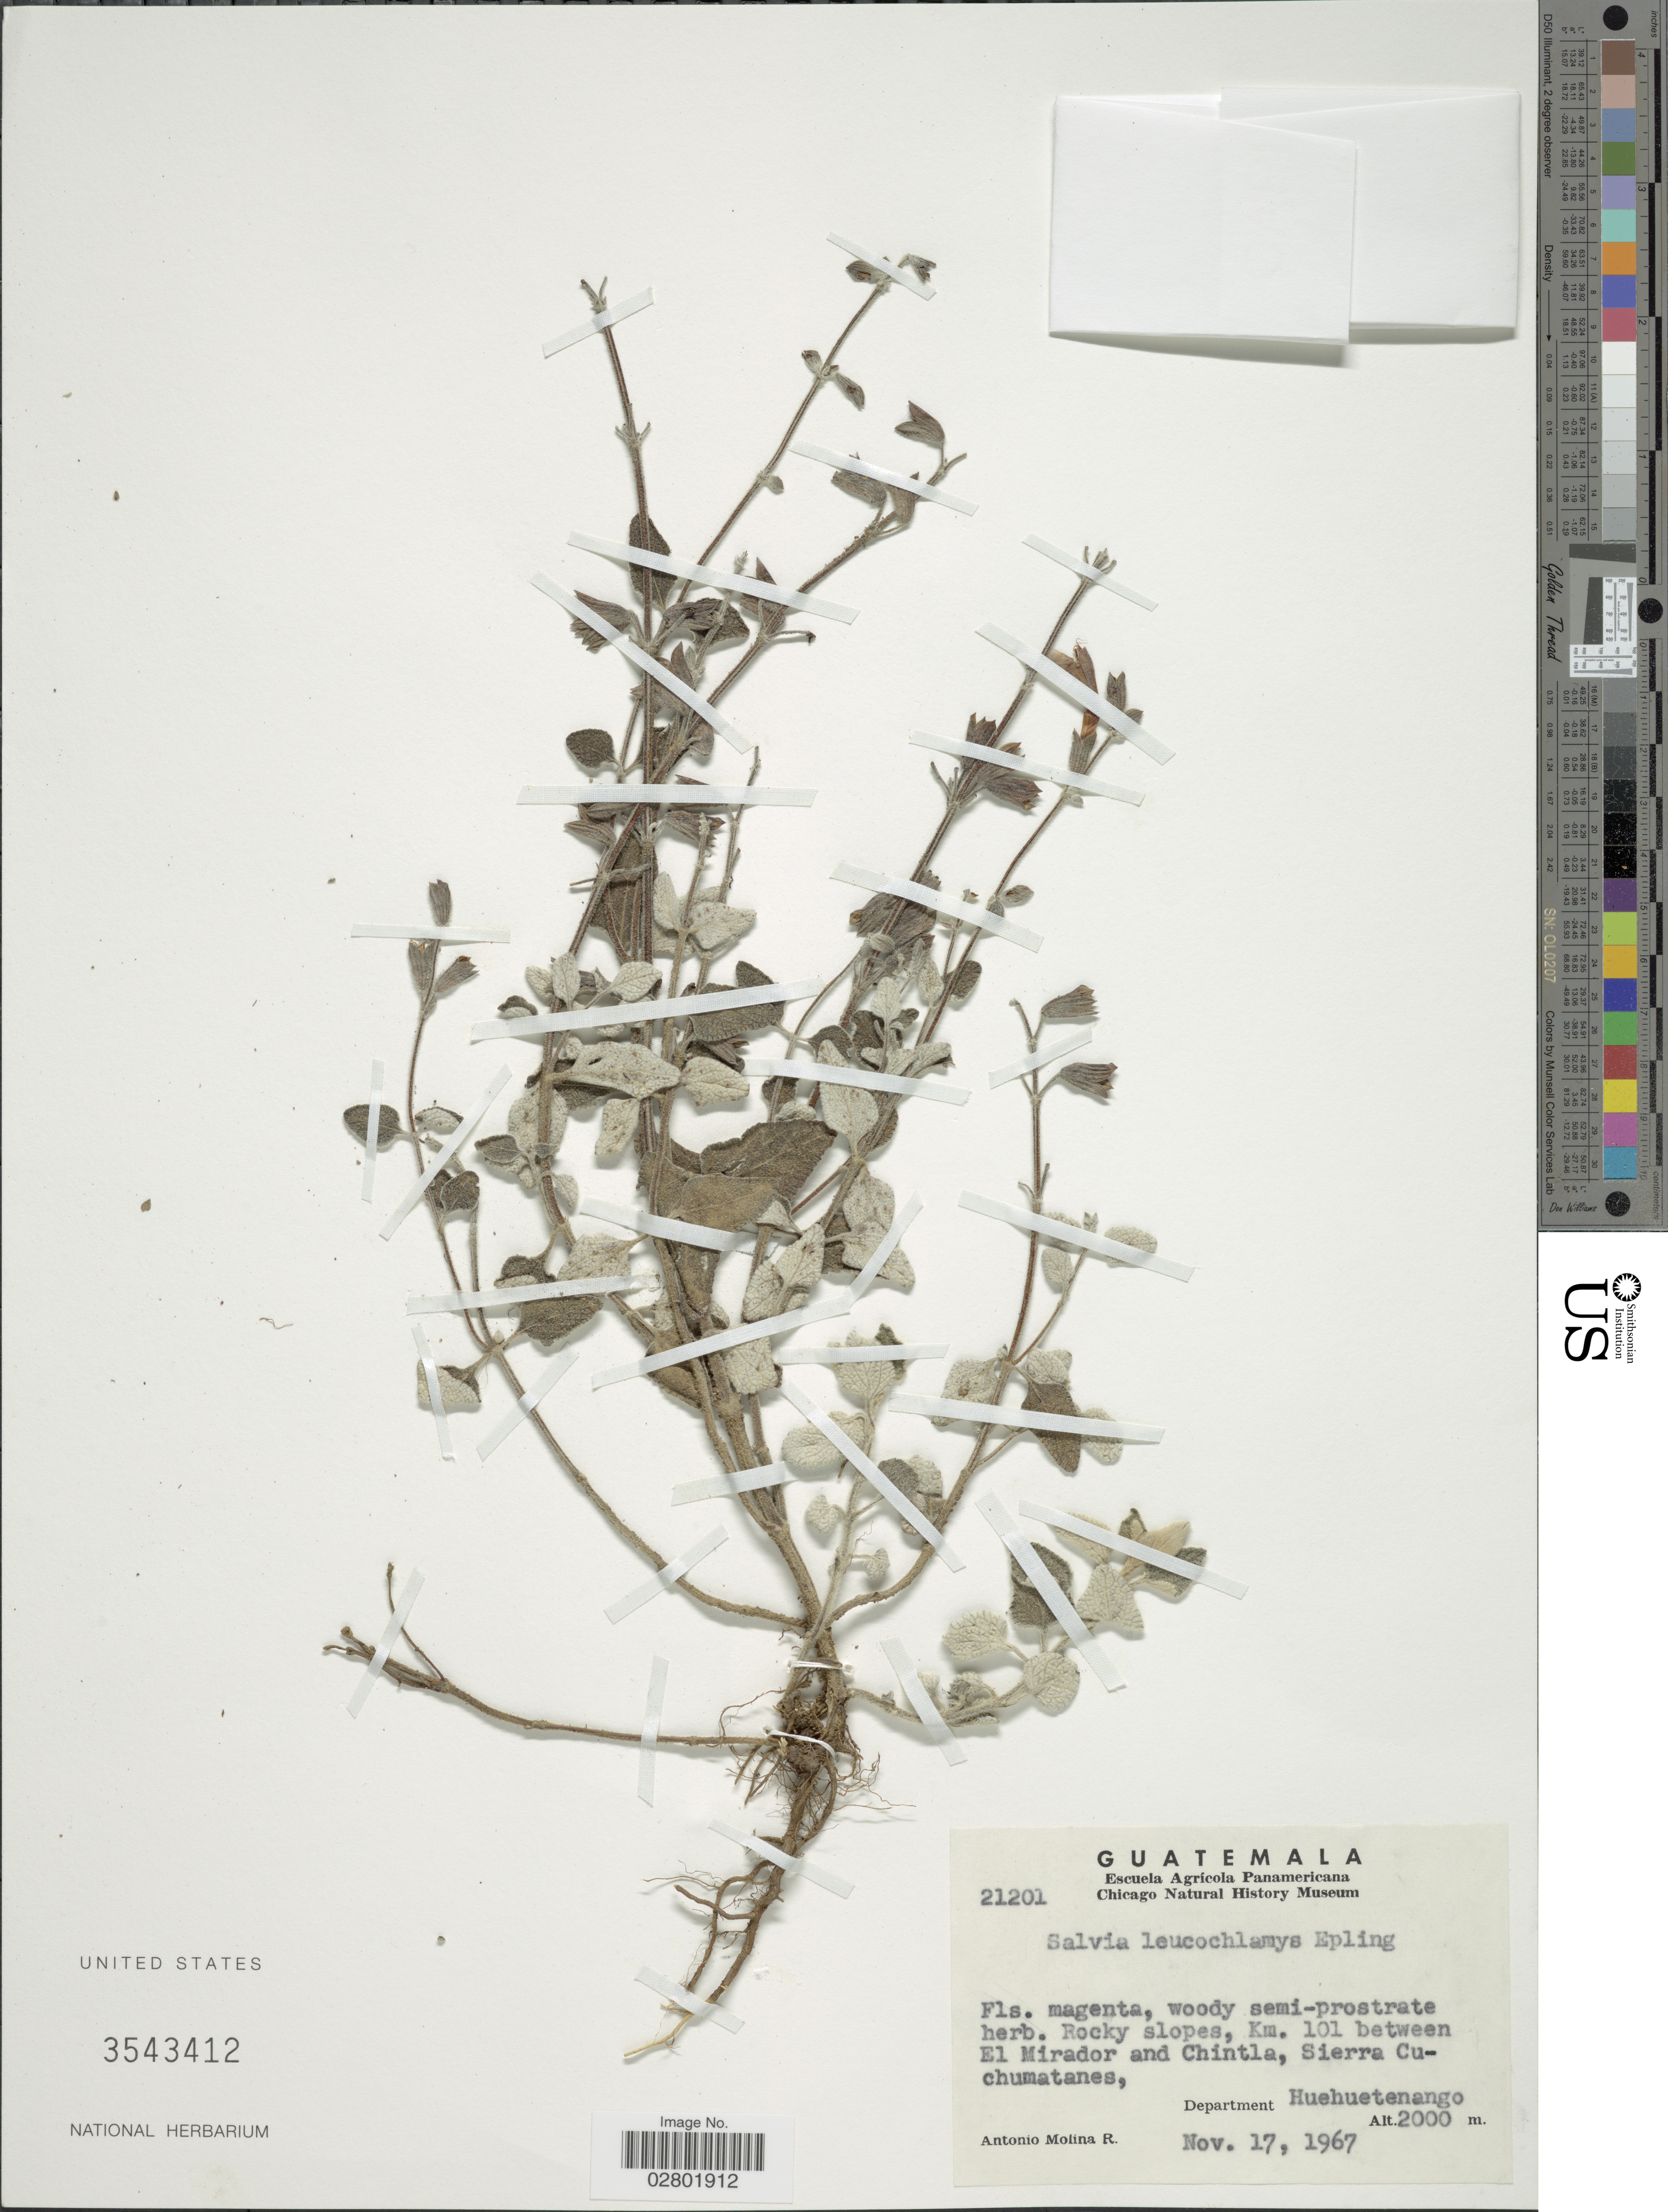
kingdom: Plantae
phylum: Tracheophyta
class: Magnoliopsida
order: Lamiales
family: Lamiaceae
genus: Salvia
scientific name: Salvia leucochlamys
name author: Epling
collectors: A. Molina R.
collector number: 21201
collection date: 1967-11-17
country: Guatemala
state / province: Huehuetenango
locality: Rocky slopes, Km. 101 between El Mirador and Chintla, Sierra Cuchumatanes, Department Huehuetenango.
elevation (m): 2000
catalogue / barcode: US 3543412